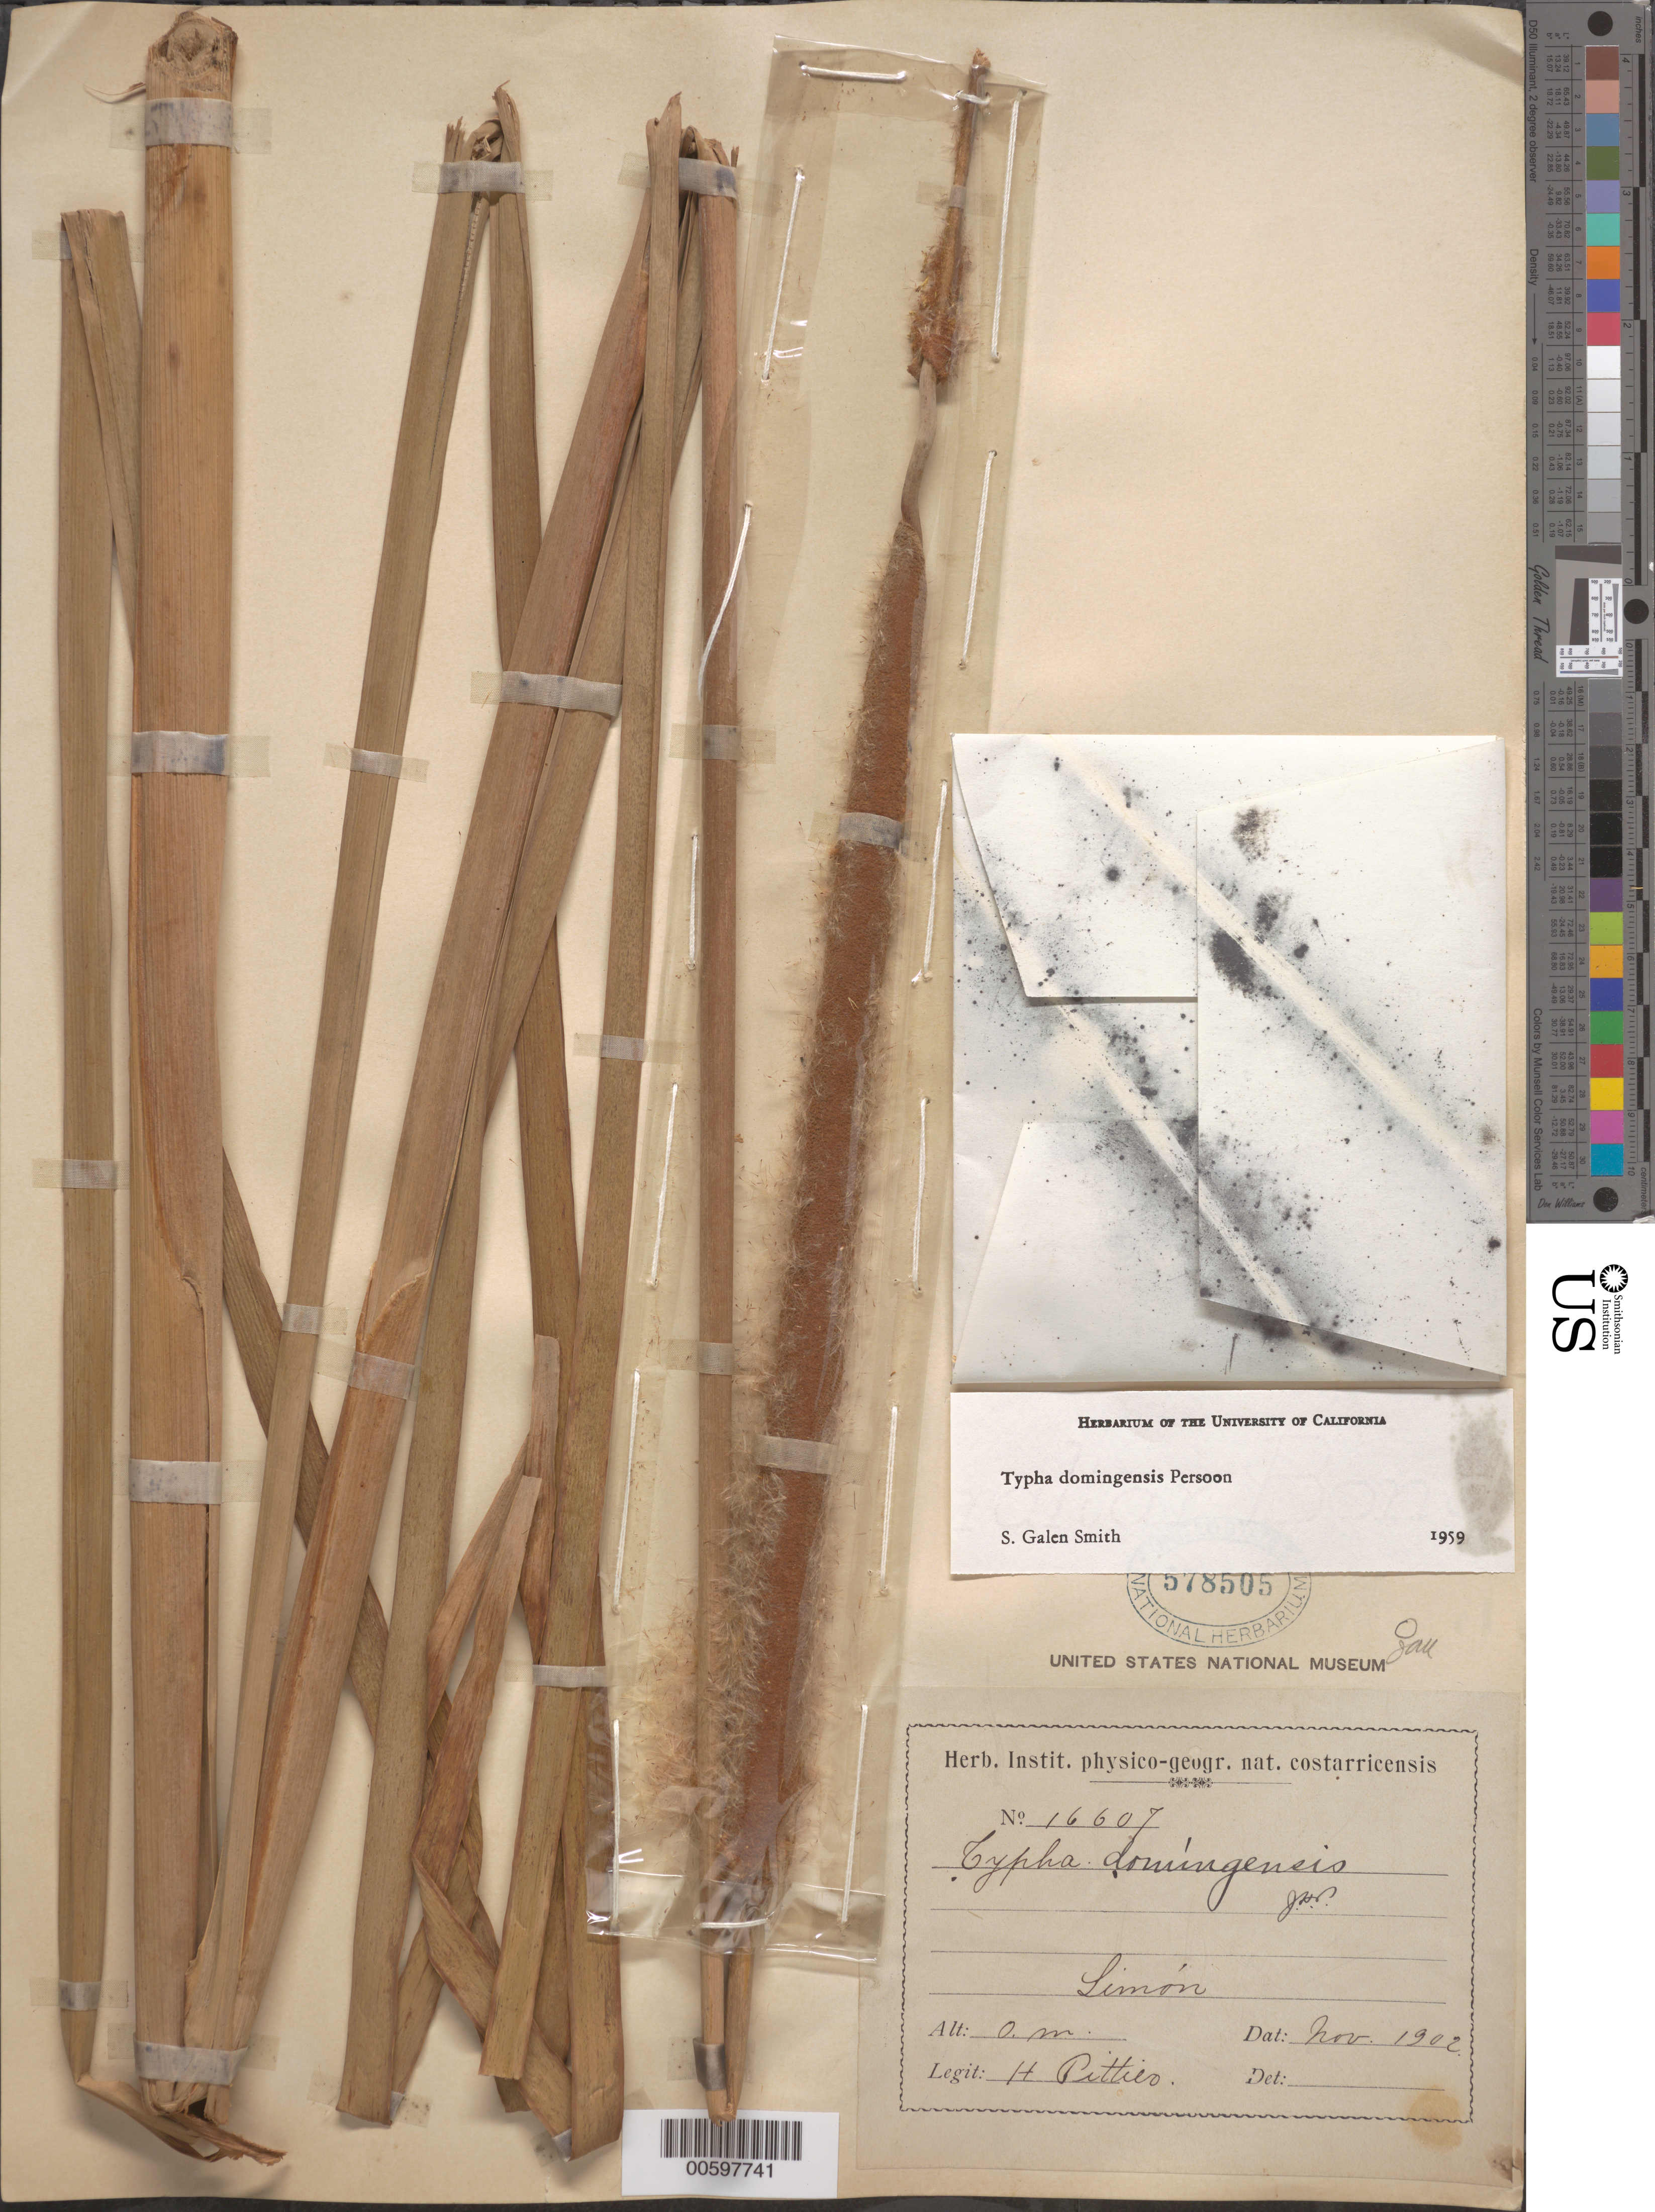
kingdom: Plantae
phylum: Tracheophyta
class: Liliopsida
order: Poales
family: Typhaceae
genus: Typha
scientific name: Typha domingensis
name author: Pers.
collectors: H. F. Pittier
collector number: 16607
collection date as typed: Nov 1902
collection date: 1902-11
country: Costa Rica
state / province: Limón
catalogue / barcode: US 578505